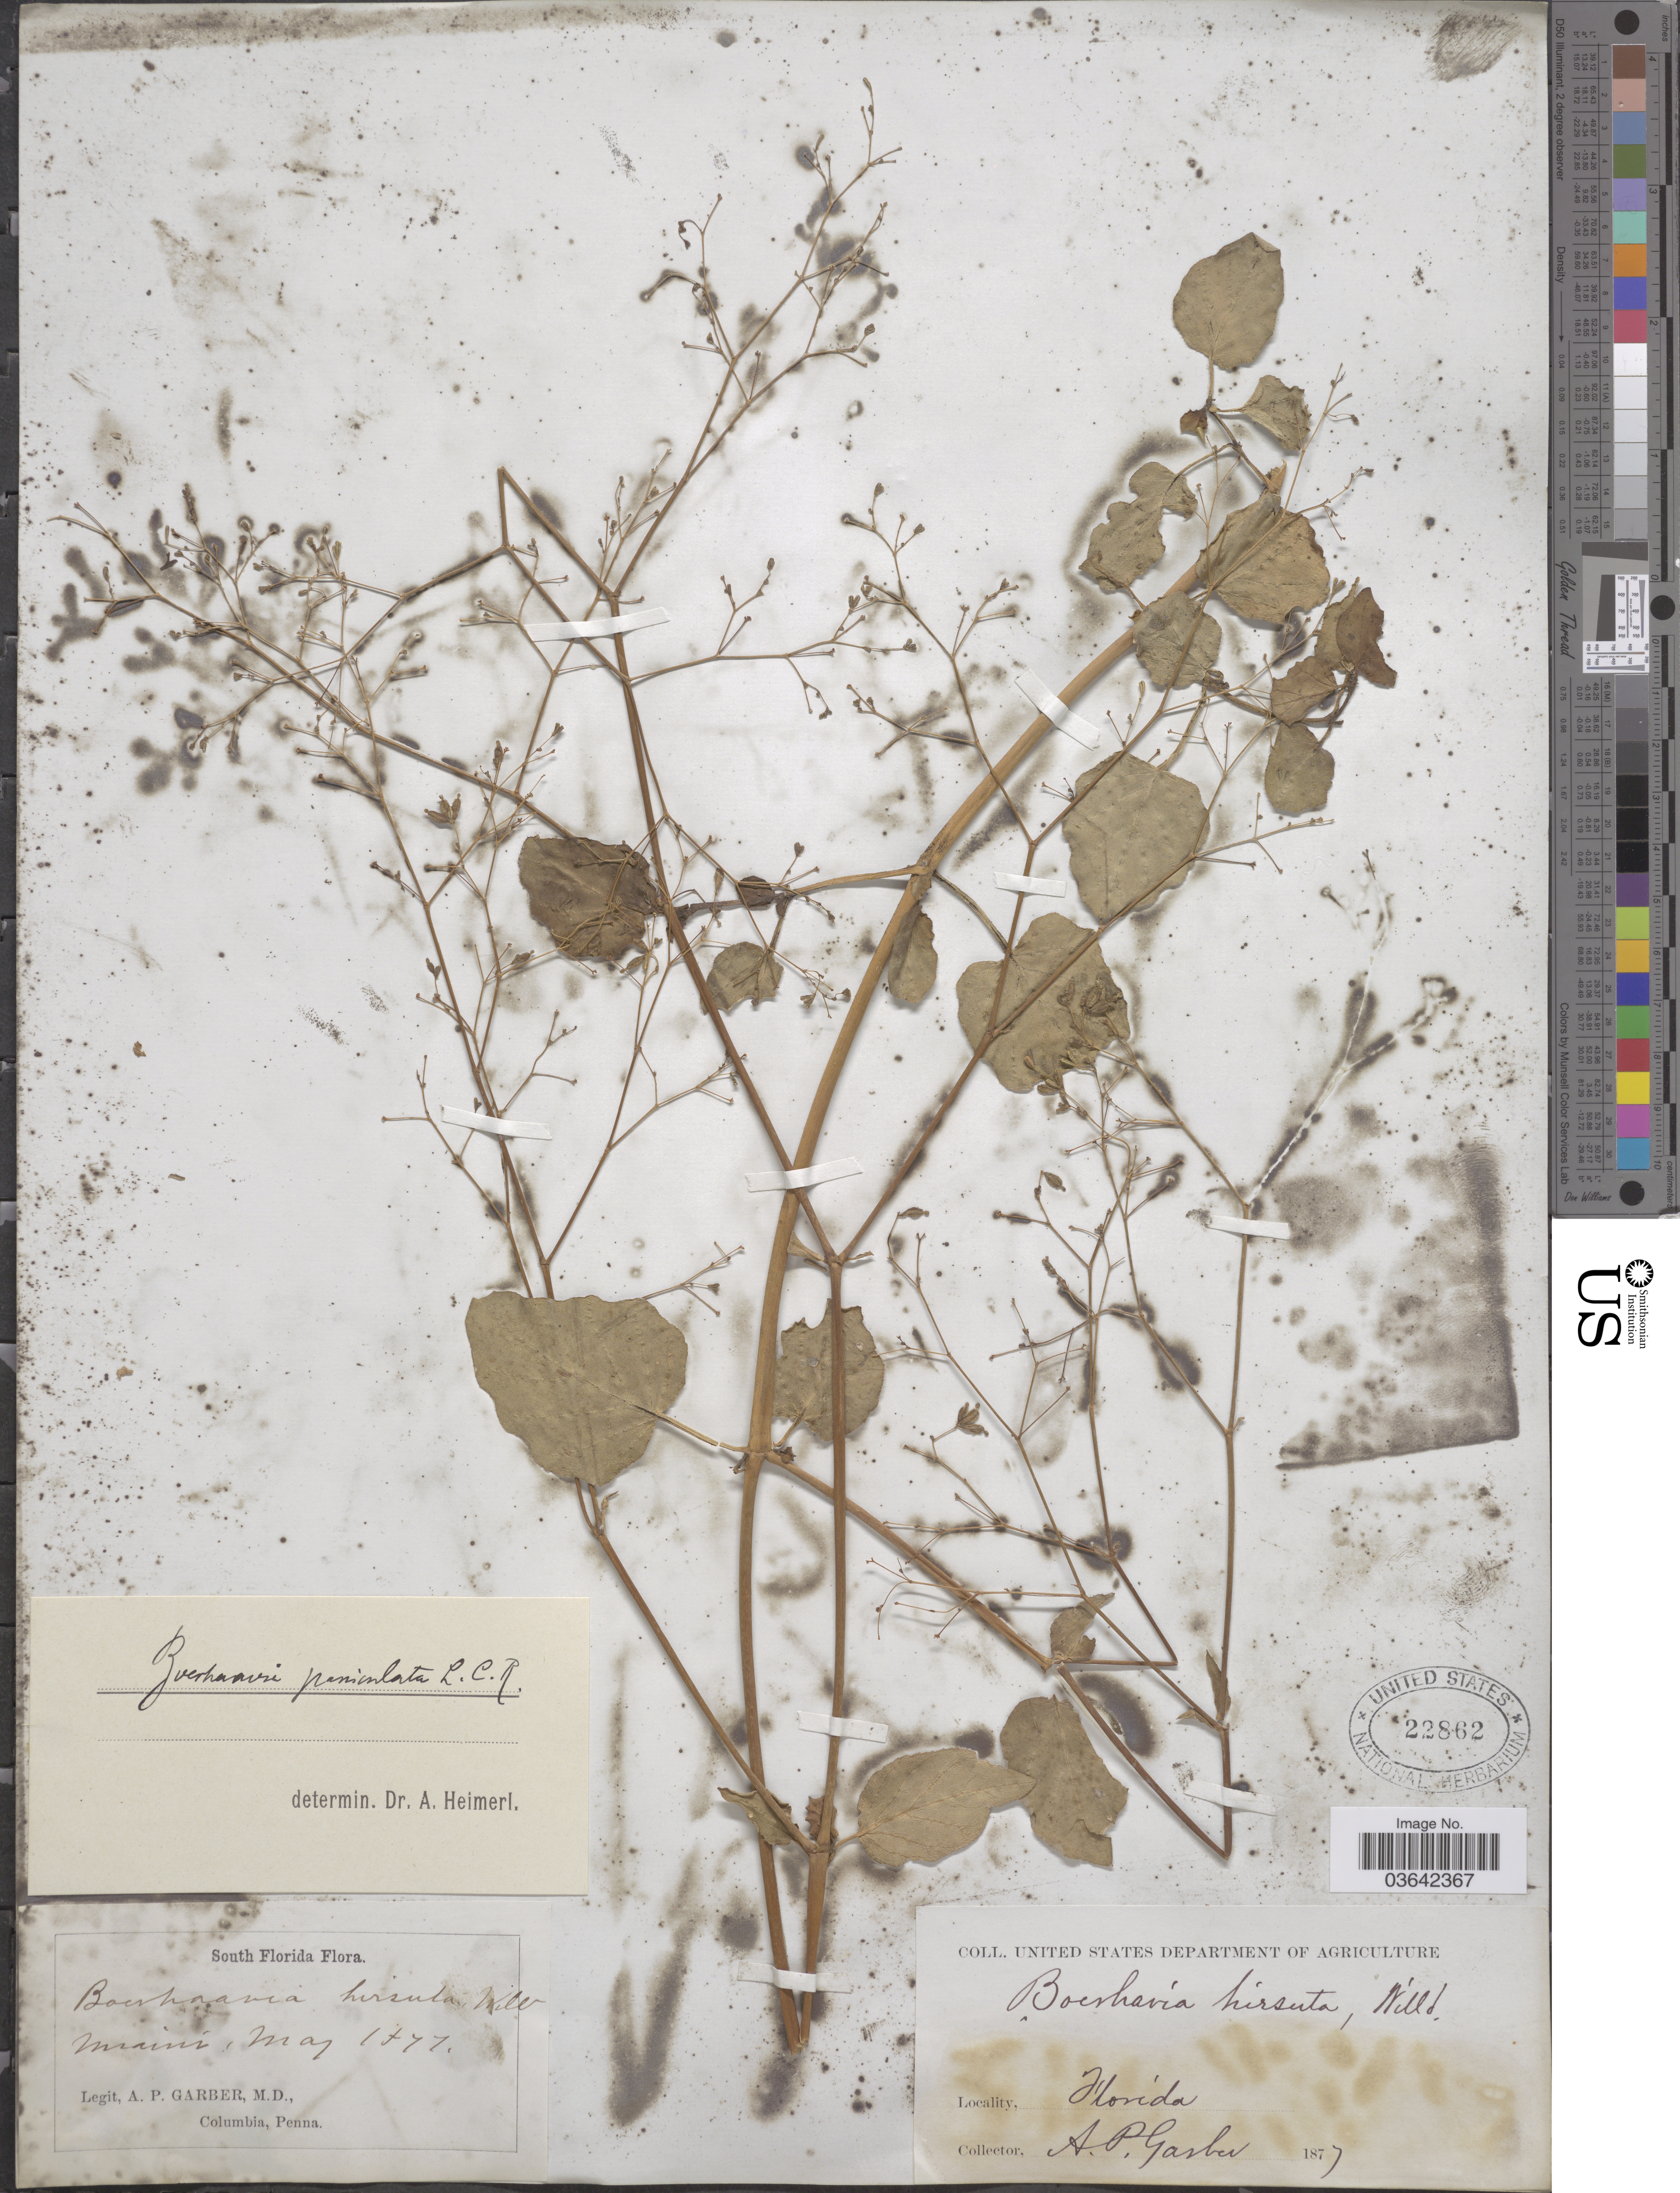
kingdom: Plantae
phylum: Tracheophyta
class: Magnoliopsida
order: Caryophyllales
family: Nyctaginaceae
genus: Boerhavia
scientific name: Boerhavia adscendens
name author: Willd.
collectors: A. P. Garber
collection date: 1877-05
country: United States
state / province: Florida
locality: South Florida. Miami.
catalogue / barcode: US 22862